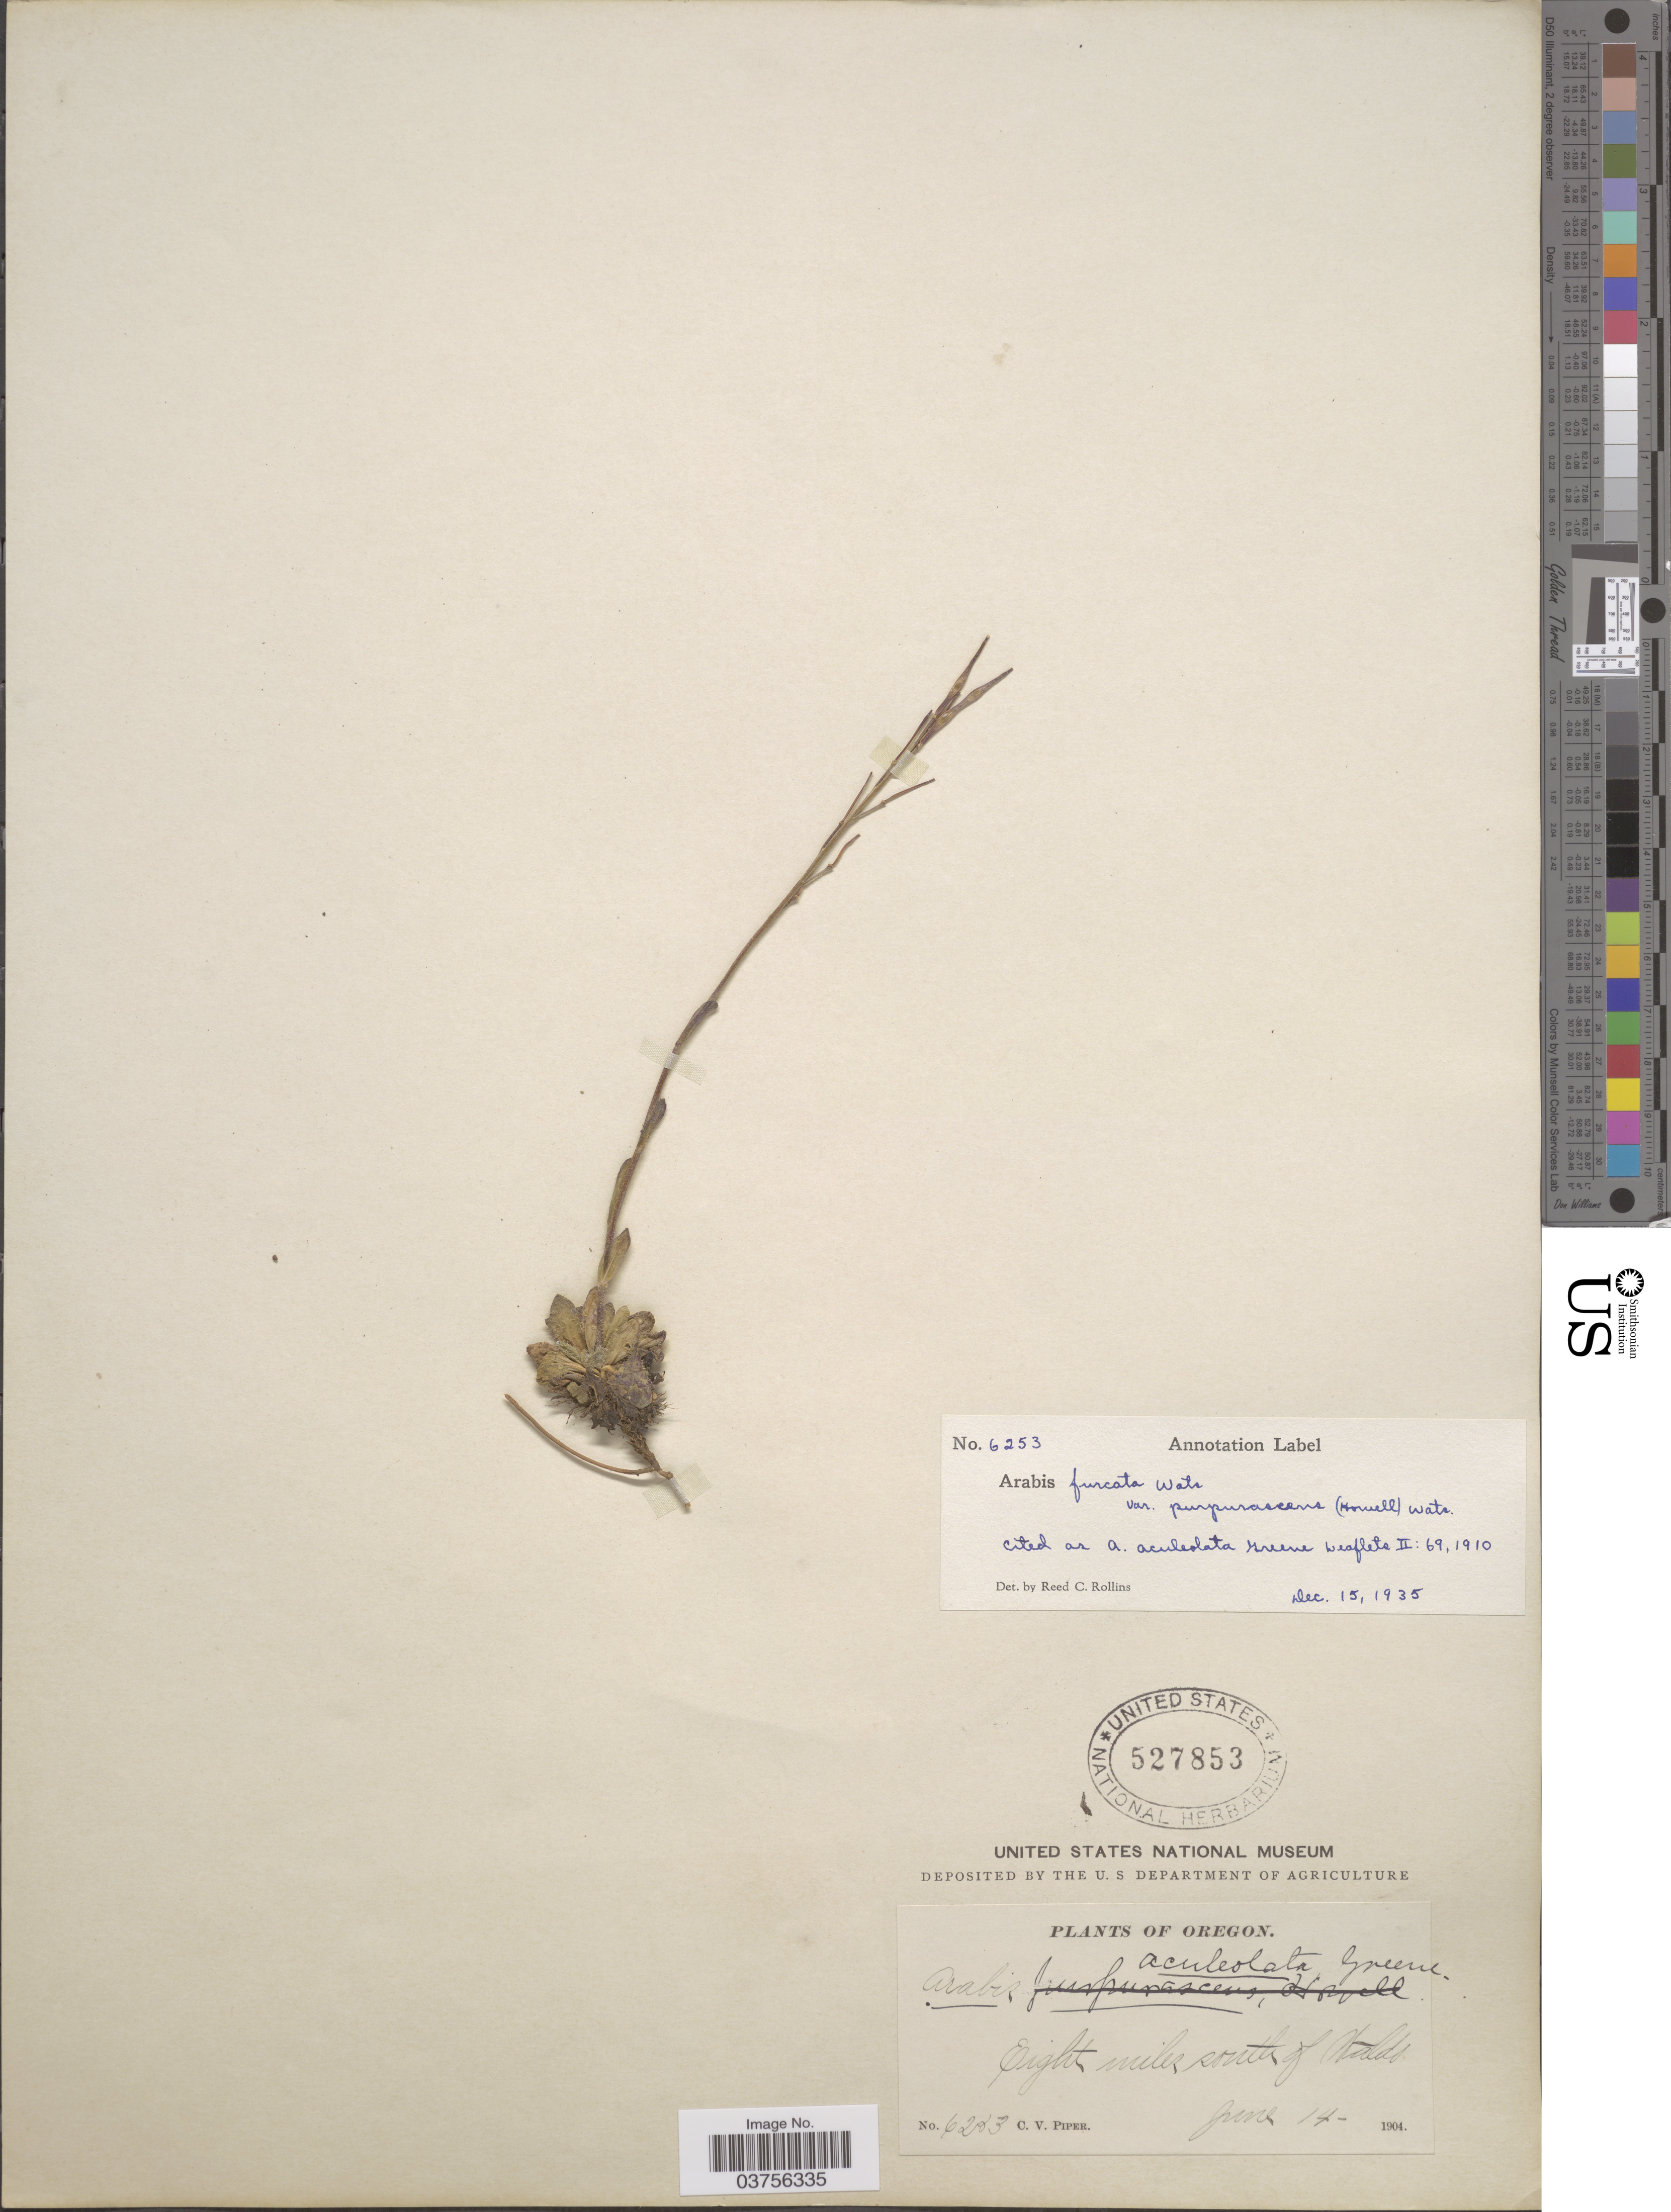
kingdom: Plantae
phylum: Tracheophyta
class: Magnoliopsida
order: Brassicales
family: Brassicaceae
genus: Arabis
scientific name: Arabis aculeolata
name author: Greene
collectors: C. V. Piper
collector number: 6253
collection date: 1904-06-14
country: United States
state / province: Oregon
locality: Eight miles south of Waldo.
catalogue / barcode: US 527853